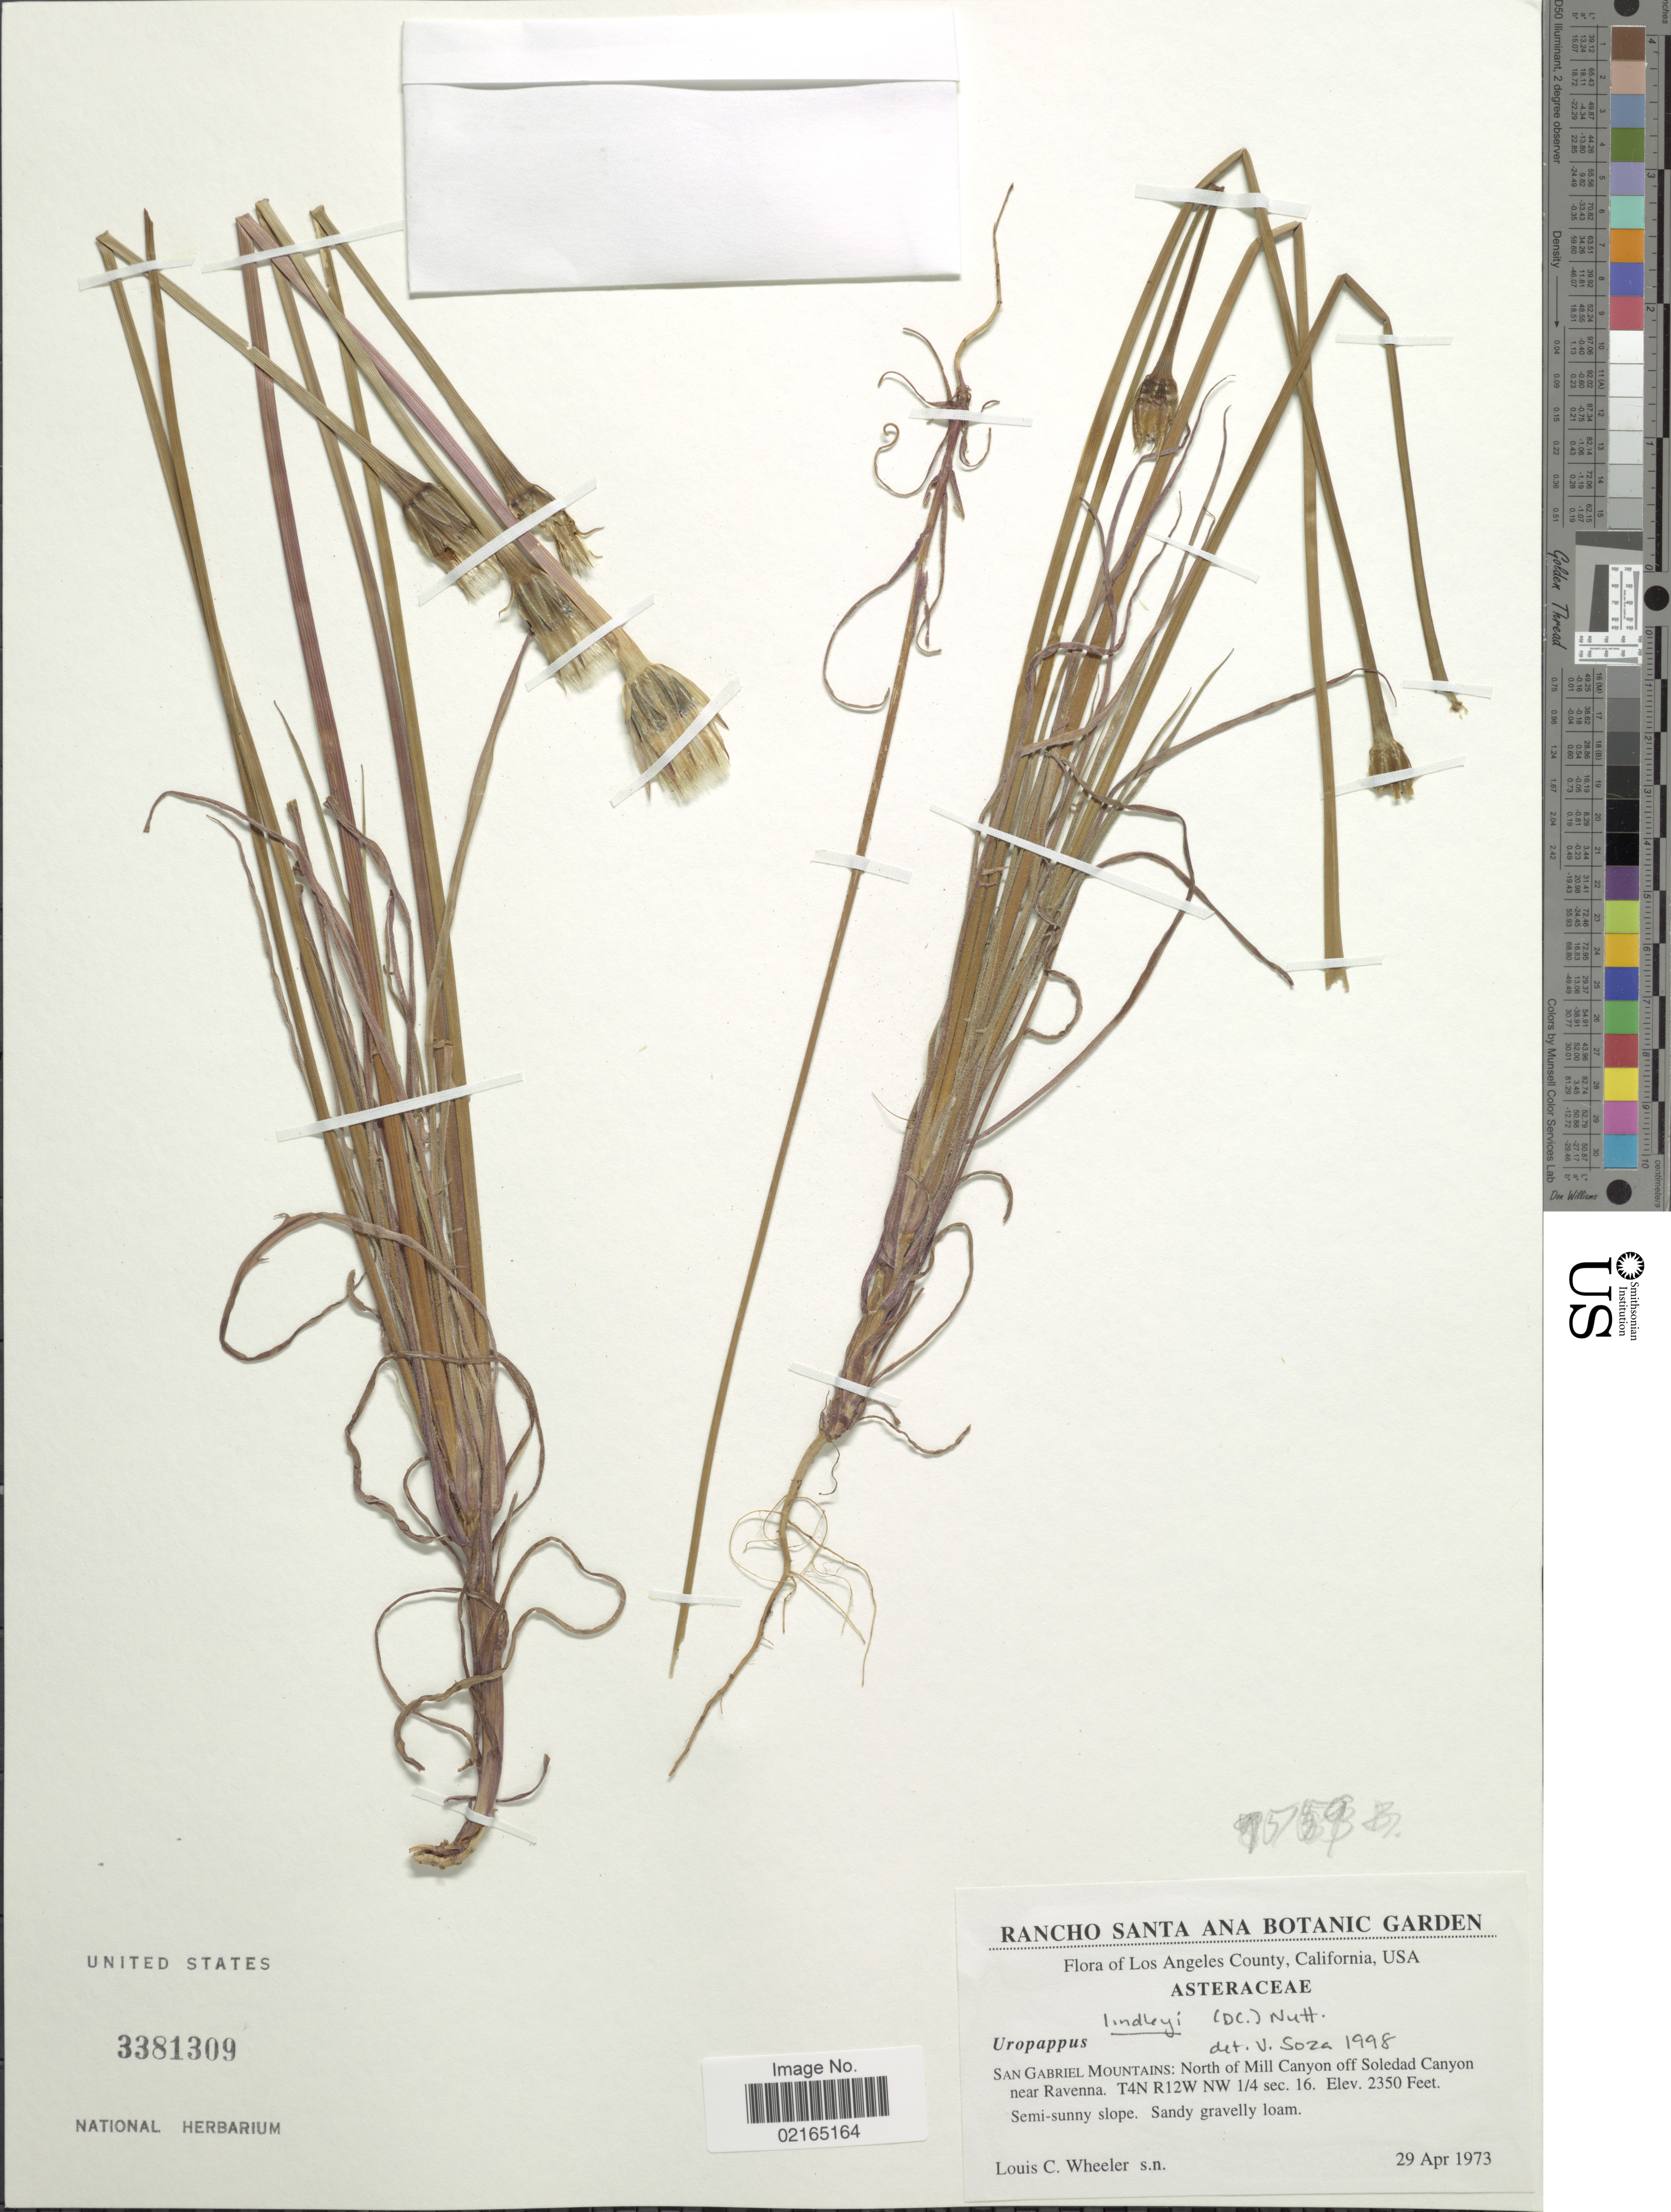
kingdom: Plantae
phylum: Tracheophyta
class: Magnoliopsida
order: Asterales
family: Asteraceae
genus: Uropappus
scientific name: Uropappus lindleyi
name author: (DC.) Nutt.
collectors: L. C. Wheeler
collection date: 1973-04-29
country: United States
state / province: California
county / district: Los Angeles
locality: Los Angeles County, San Gabriel Mountains: North of Mill Canyon off Soledad Canyon near Ravenna, T4N R12W NW 1/4 sec. 16.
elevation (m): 716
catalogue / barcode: US 3381309